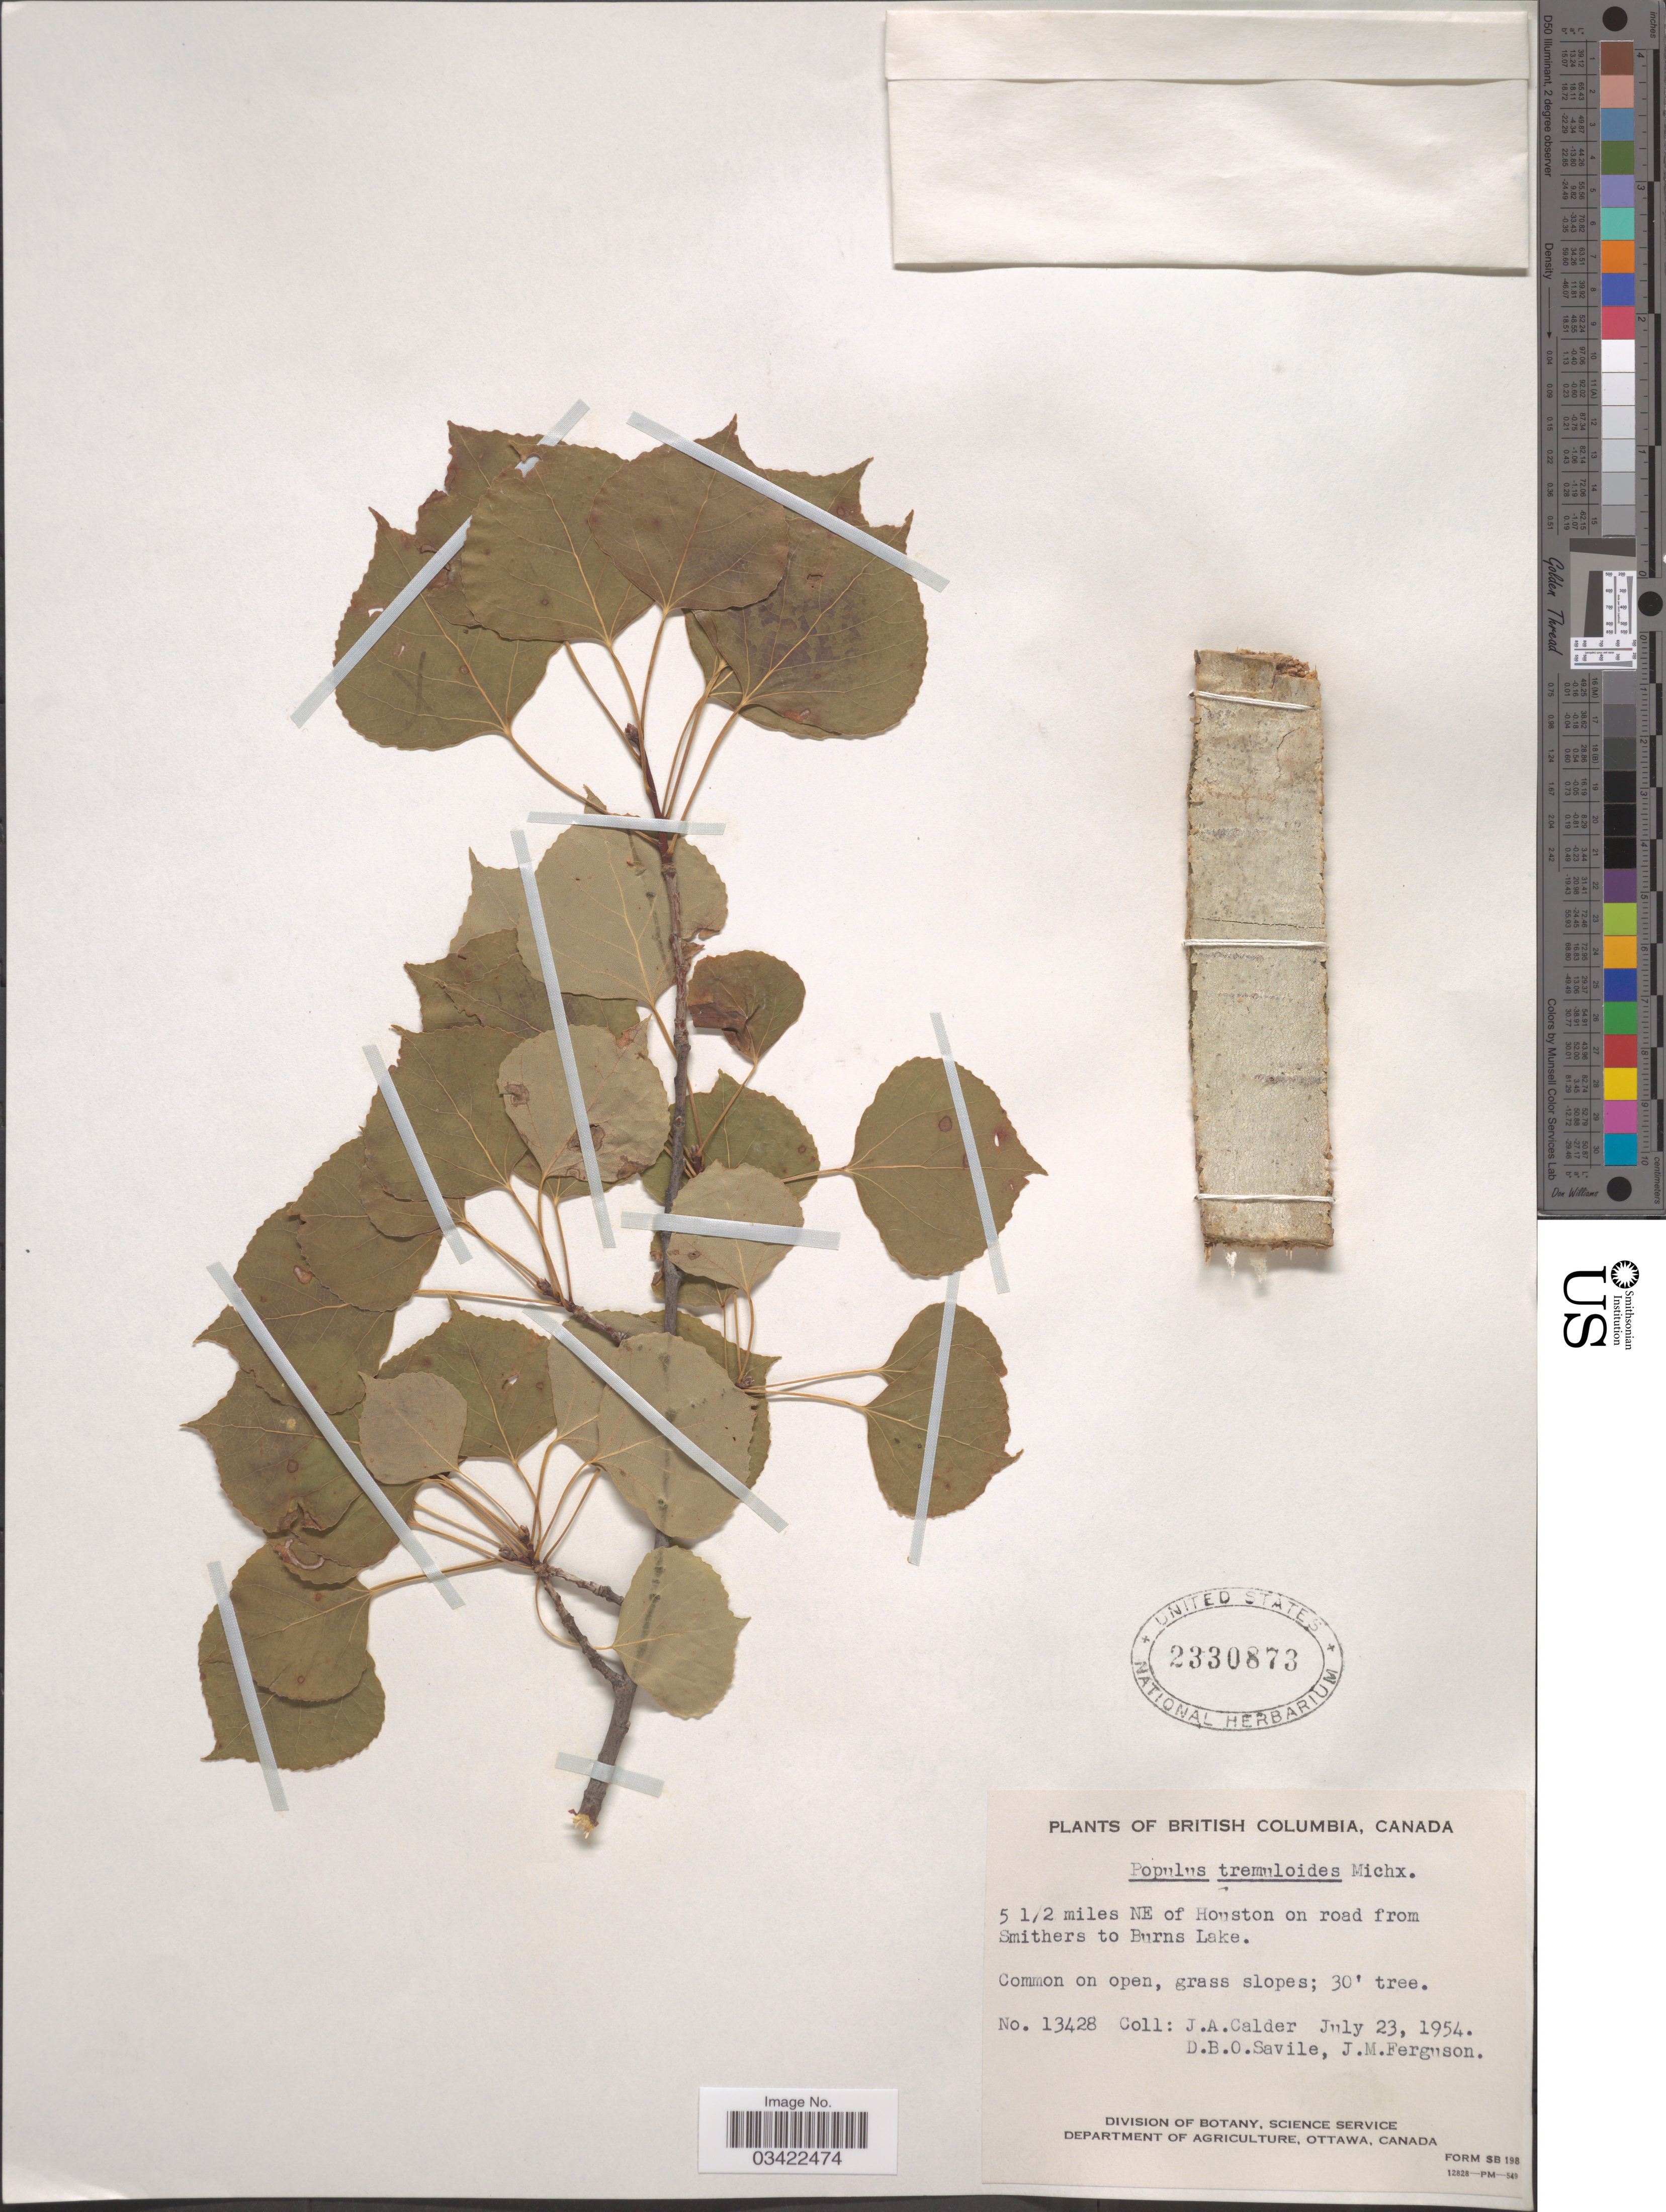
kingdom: Plantae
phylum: Tracheophyta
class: Magnoliopsida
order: Malpighiales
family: Salicaceae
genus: Populus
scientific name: Populus tremuloides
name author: Michx.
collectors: J. A. Calder, D. Savile & J. M. Ferguson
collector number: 13428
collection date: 1954-07-23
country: Canada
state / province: British Columbia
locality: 5½ miles NE of Houston on road from Smithers to Burns Lake.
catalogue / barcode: US 2330873